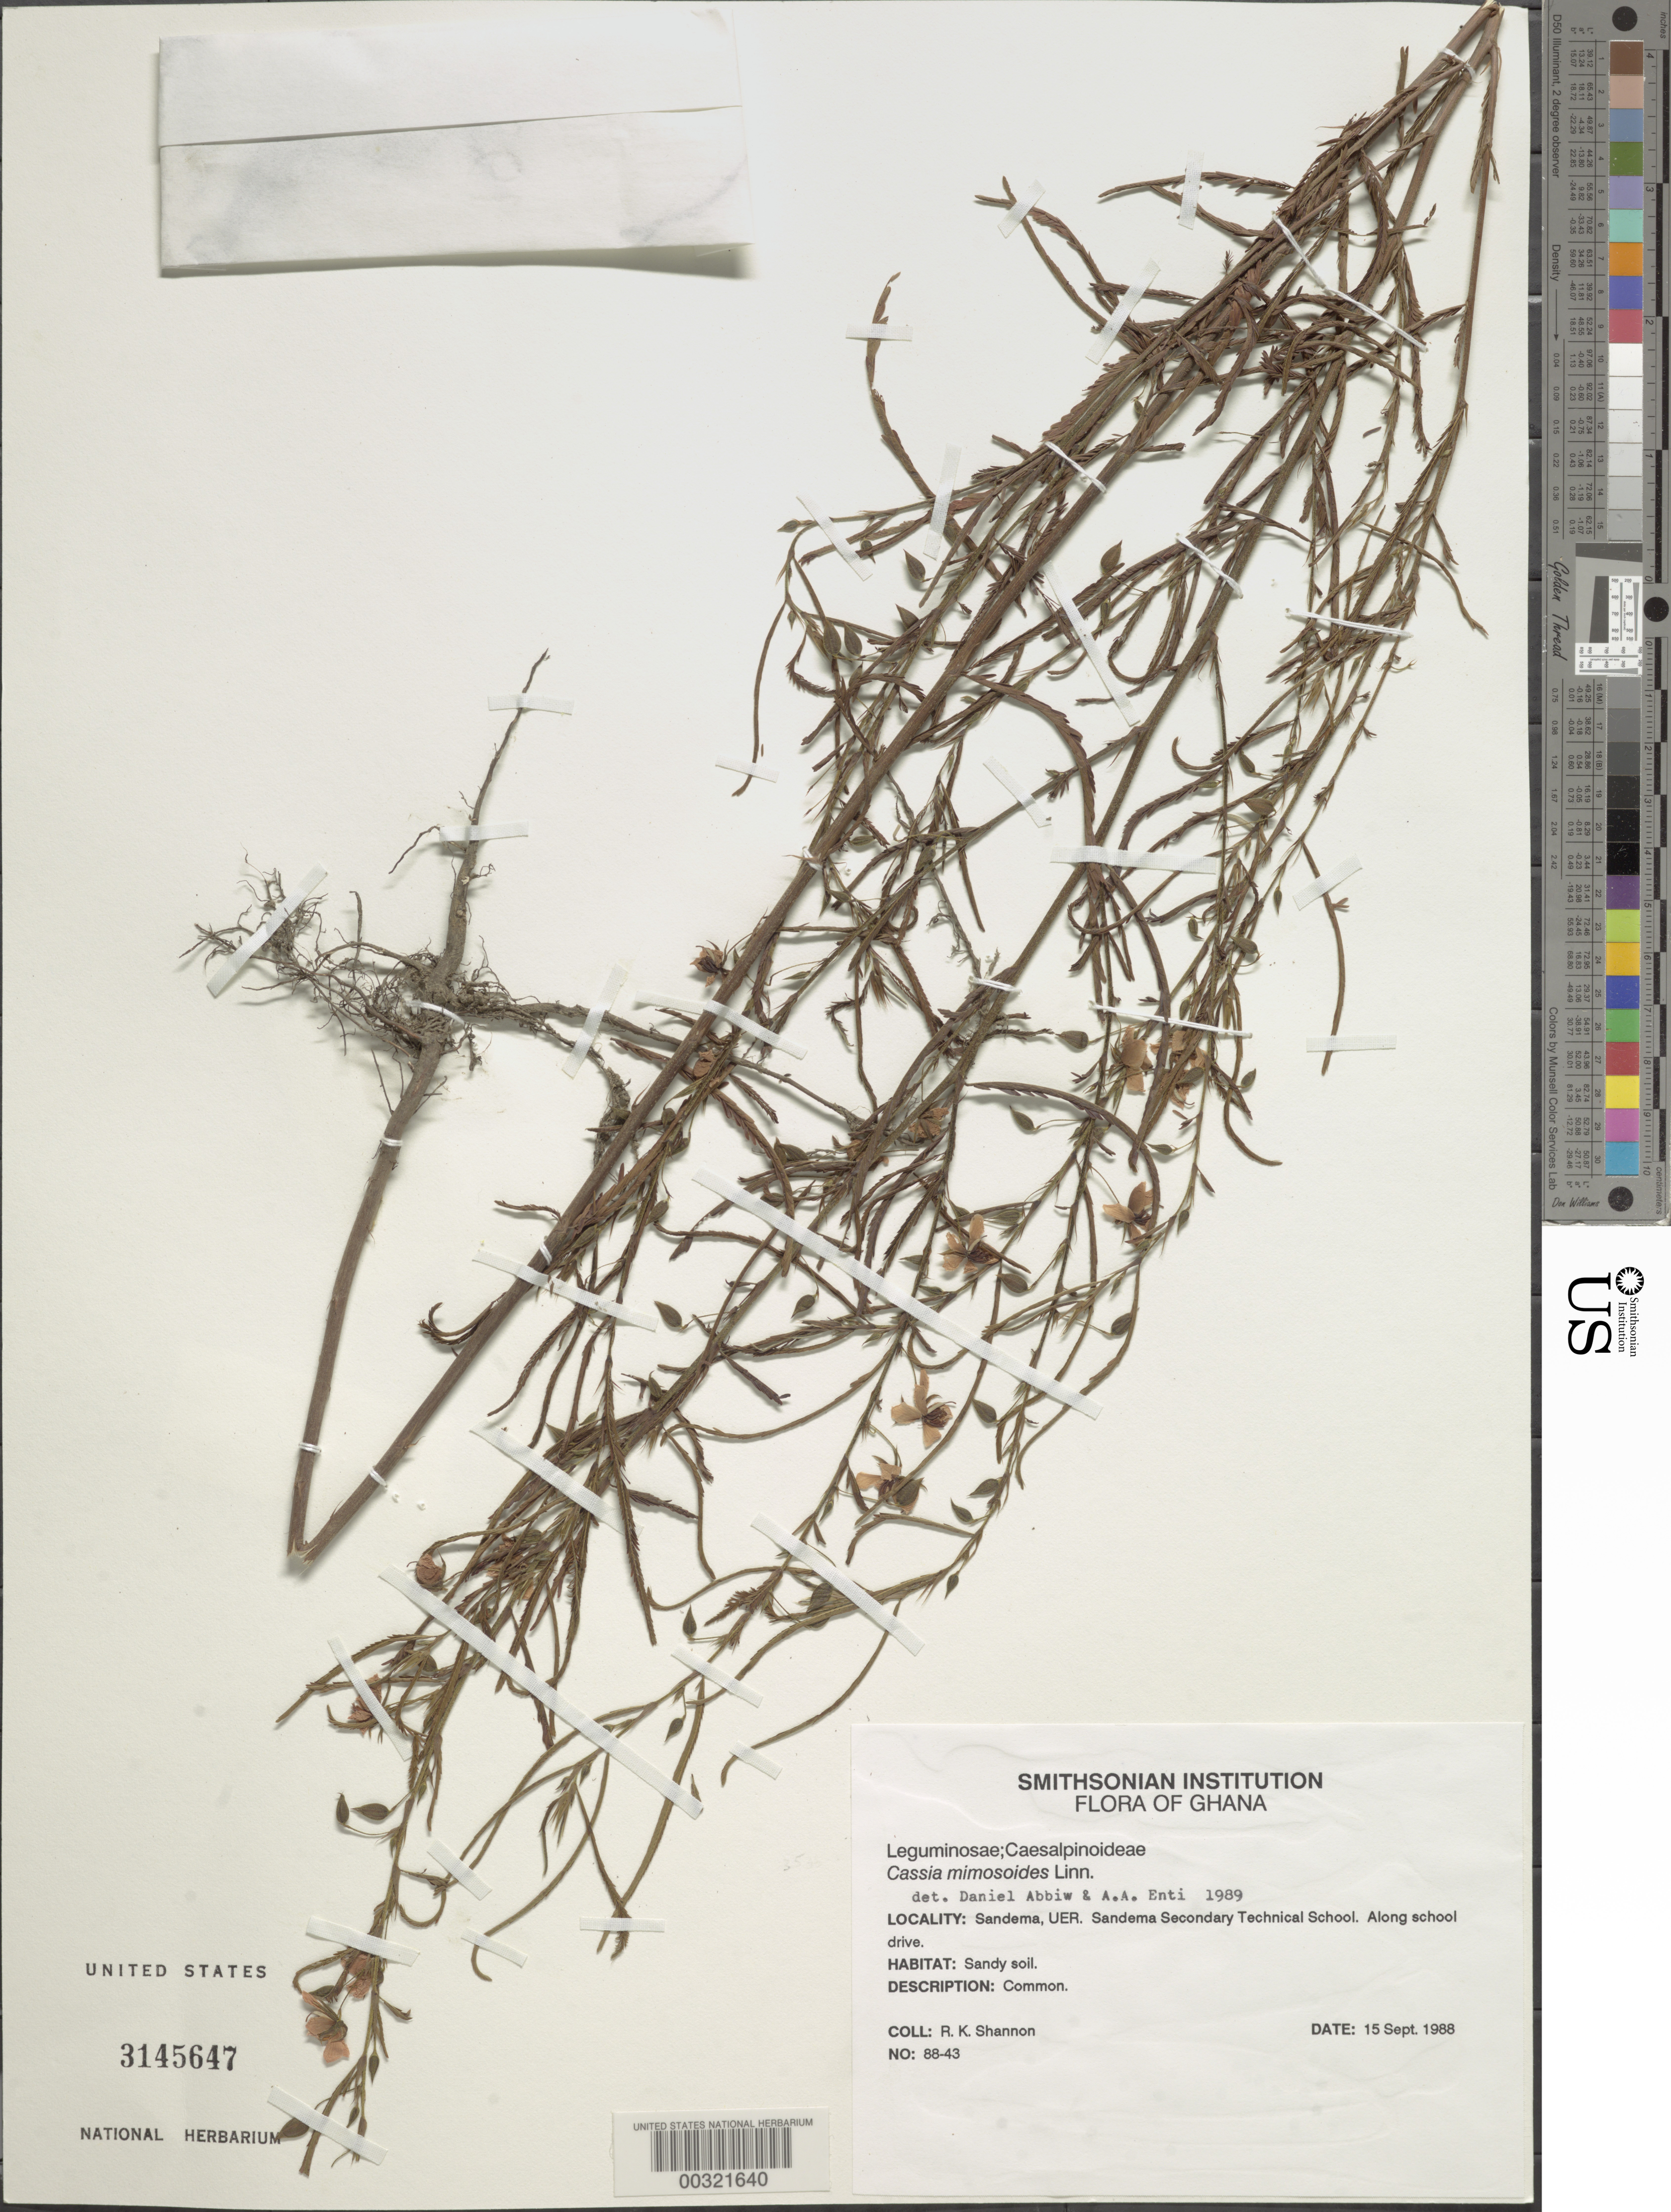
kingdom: Plantae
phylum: Tracheophyta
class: Magnoliopsida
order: Fabales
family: Fabaceae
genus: Chamaecrista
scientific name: Chamaecrista mimosoides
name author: (L.) Greene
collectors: R. Shannon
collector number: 88-43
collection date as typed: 15 Sep 1988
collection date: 1988-09-15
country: Ghana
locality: Sandema, uer. sandema secondary technical school, along school drive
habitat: Sandy soil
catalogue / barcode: US 3145647